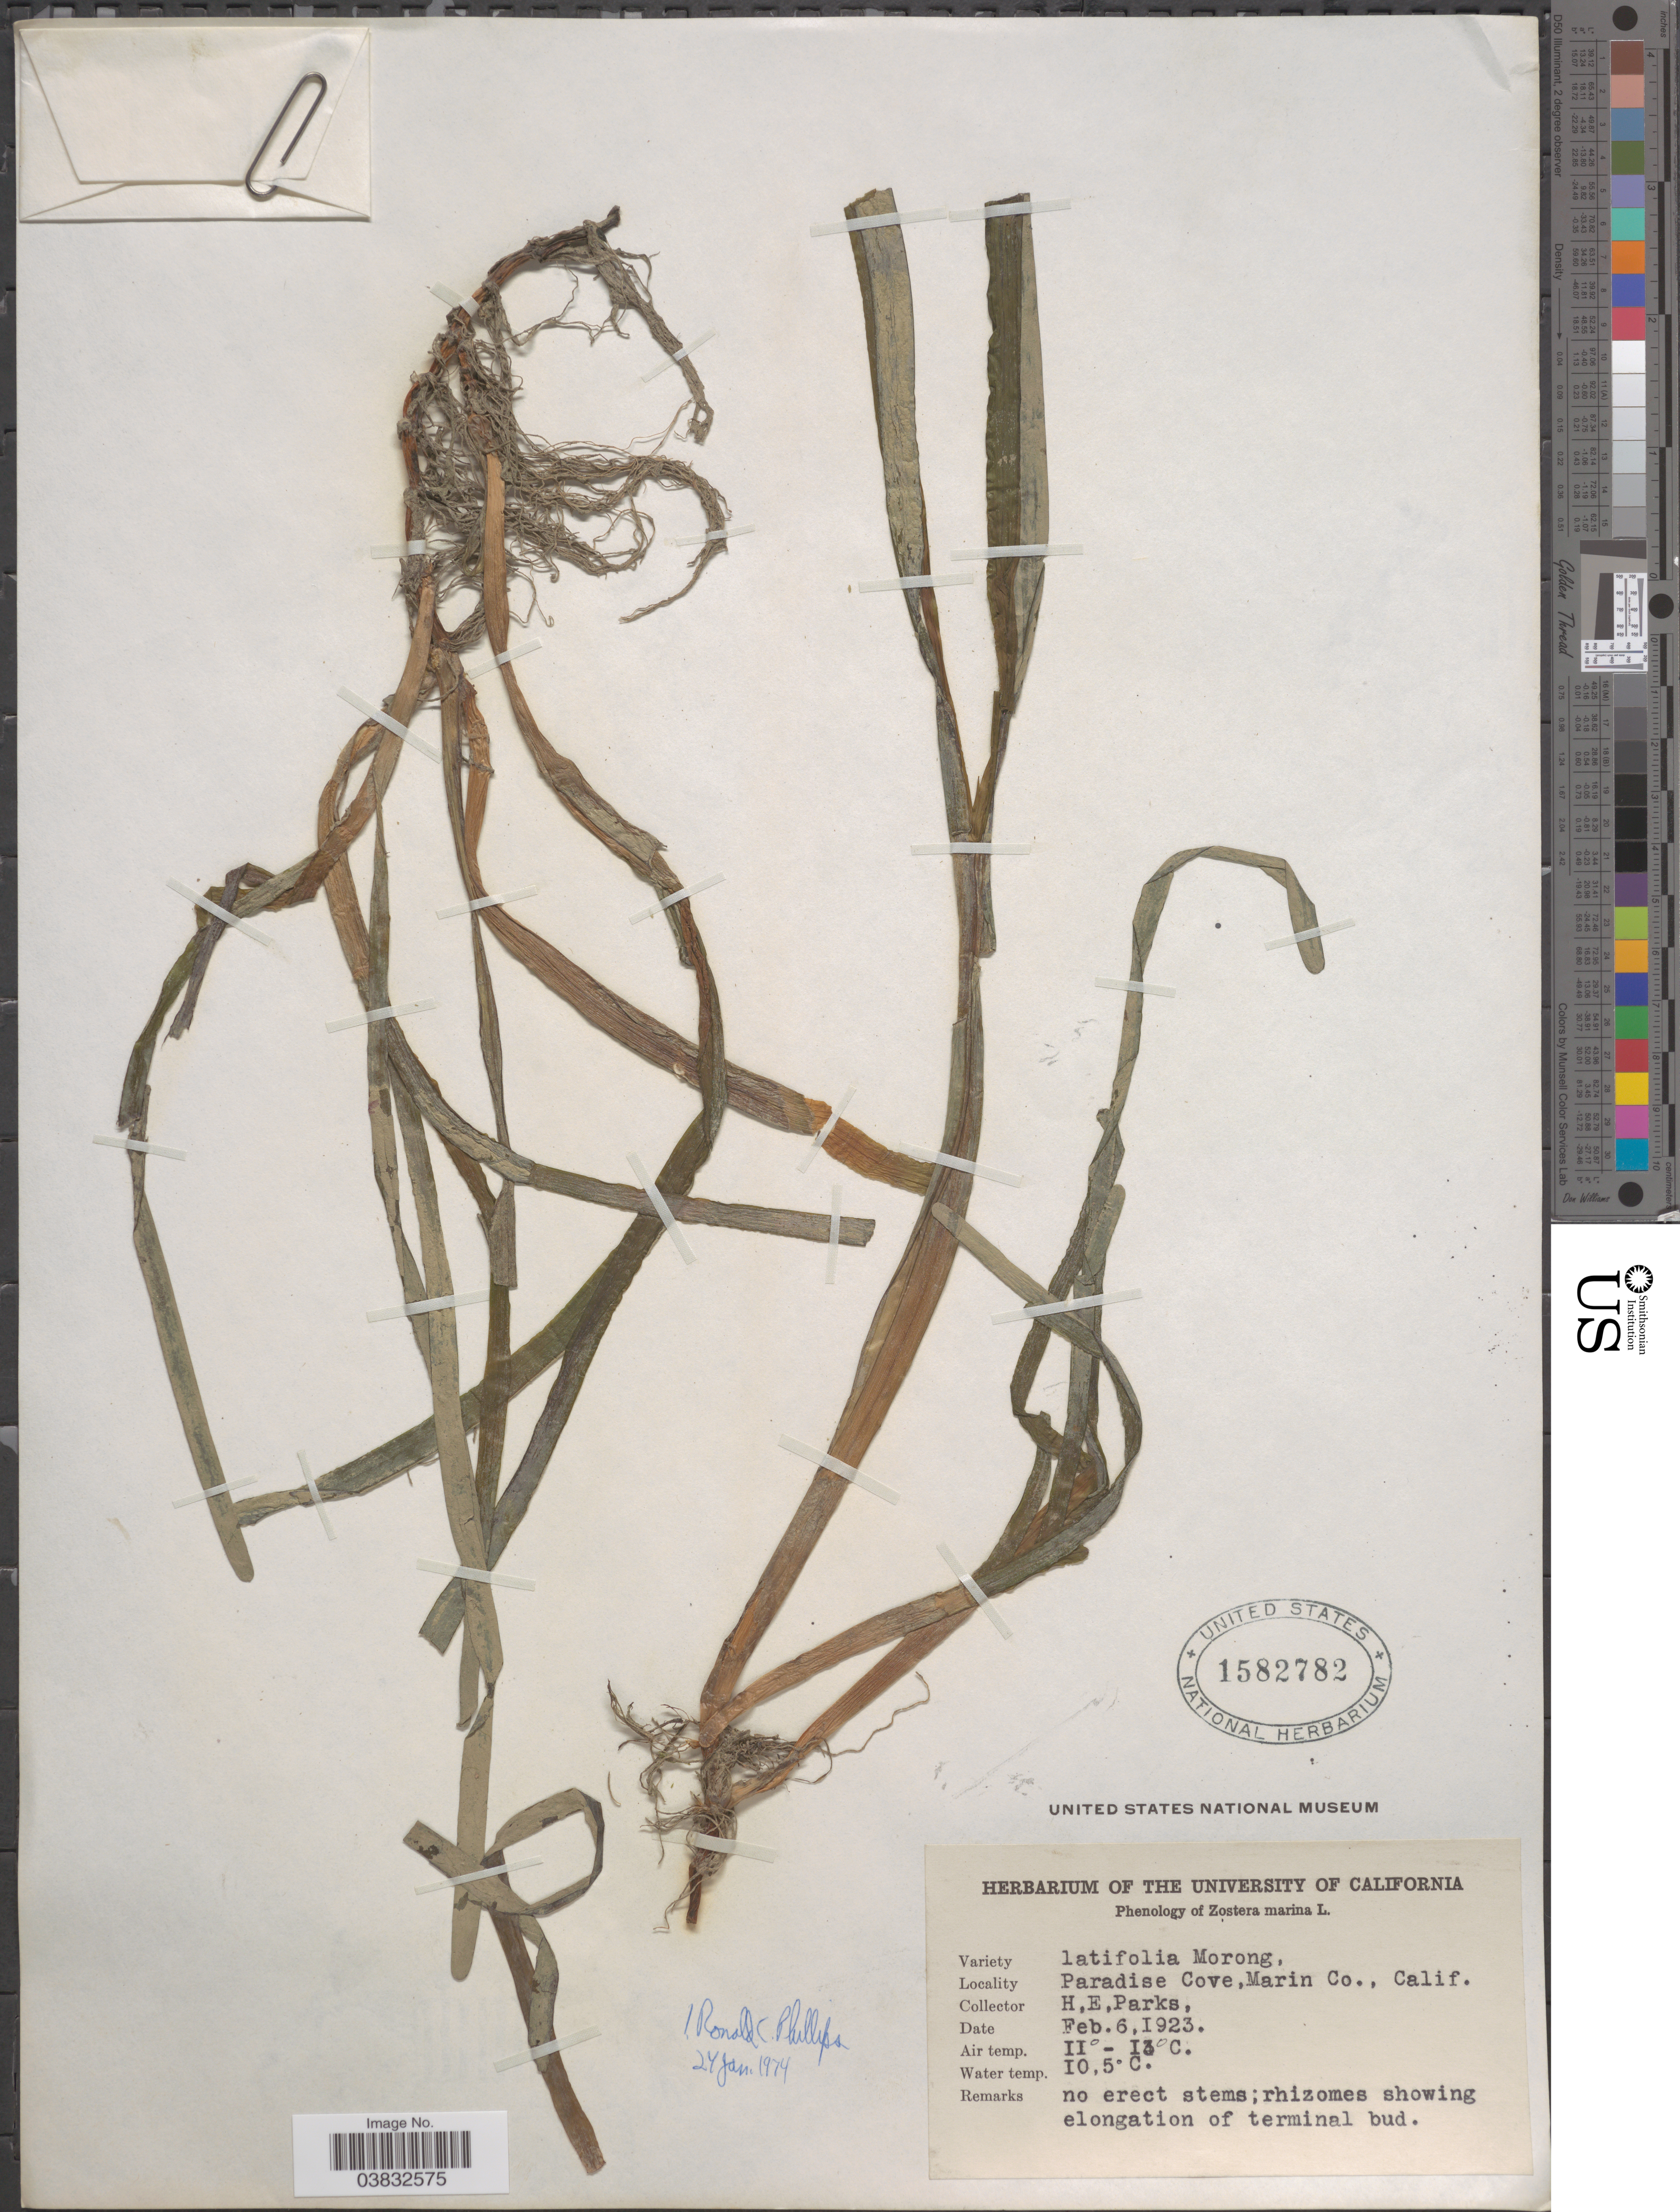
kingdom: Plantae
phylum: Tracheophyta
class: Liliopsida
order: Alismatales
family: Zosteraceae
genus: Zostera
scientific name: Zostera marina var. latifolia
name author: L.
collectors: H. E. Parks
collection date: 1923-02-06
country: United States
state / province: California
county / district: Marin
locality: Paradise Cove, Marin Co.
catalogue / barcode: US 1582782